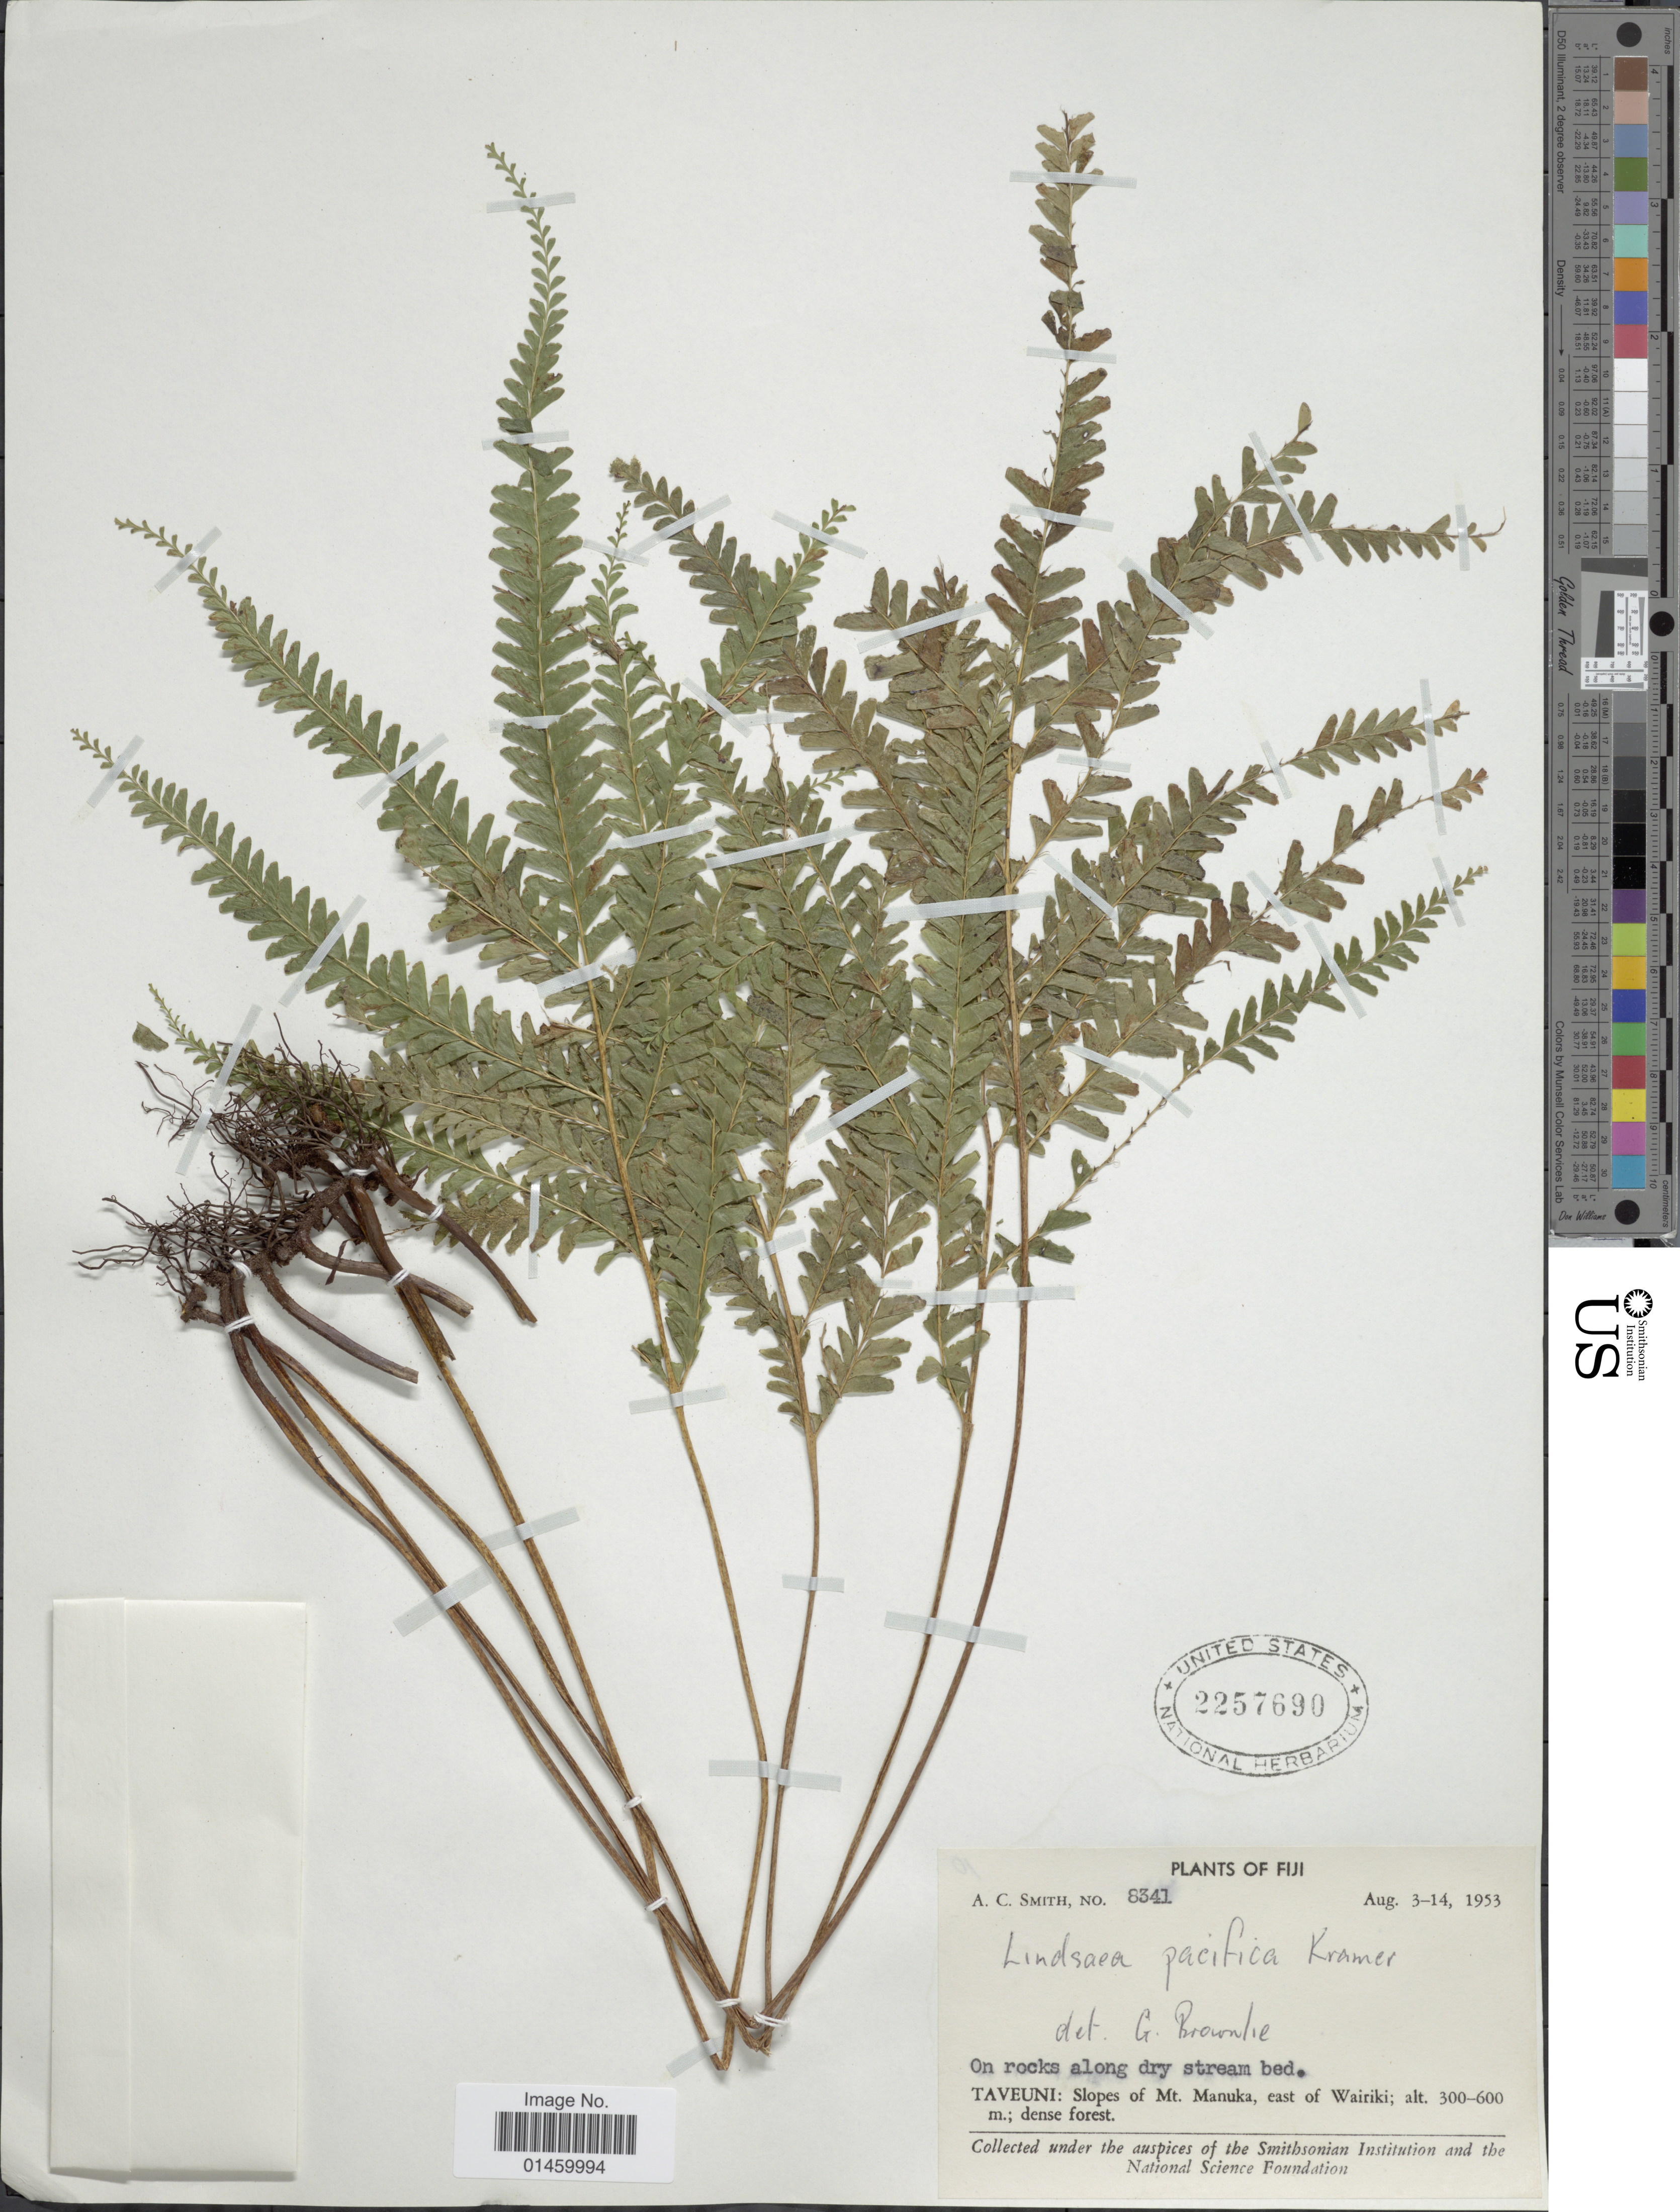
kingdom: Plantae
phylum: Tracheophyta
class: Polypodiopsida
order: Polypodiales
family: Lindsaeaceae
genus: Lindsaea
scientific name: Lindsaea pacifica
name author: K.U. Kramer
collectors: A. C. Smith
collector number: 8341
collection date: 1953-08-03/1953-08-14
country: Fiji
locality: Taveuni: Slopes of Mt. Manuka, east of Wairiki.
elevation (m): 300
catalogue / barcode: US 2257690